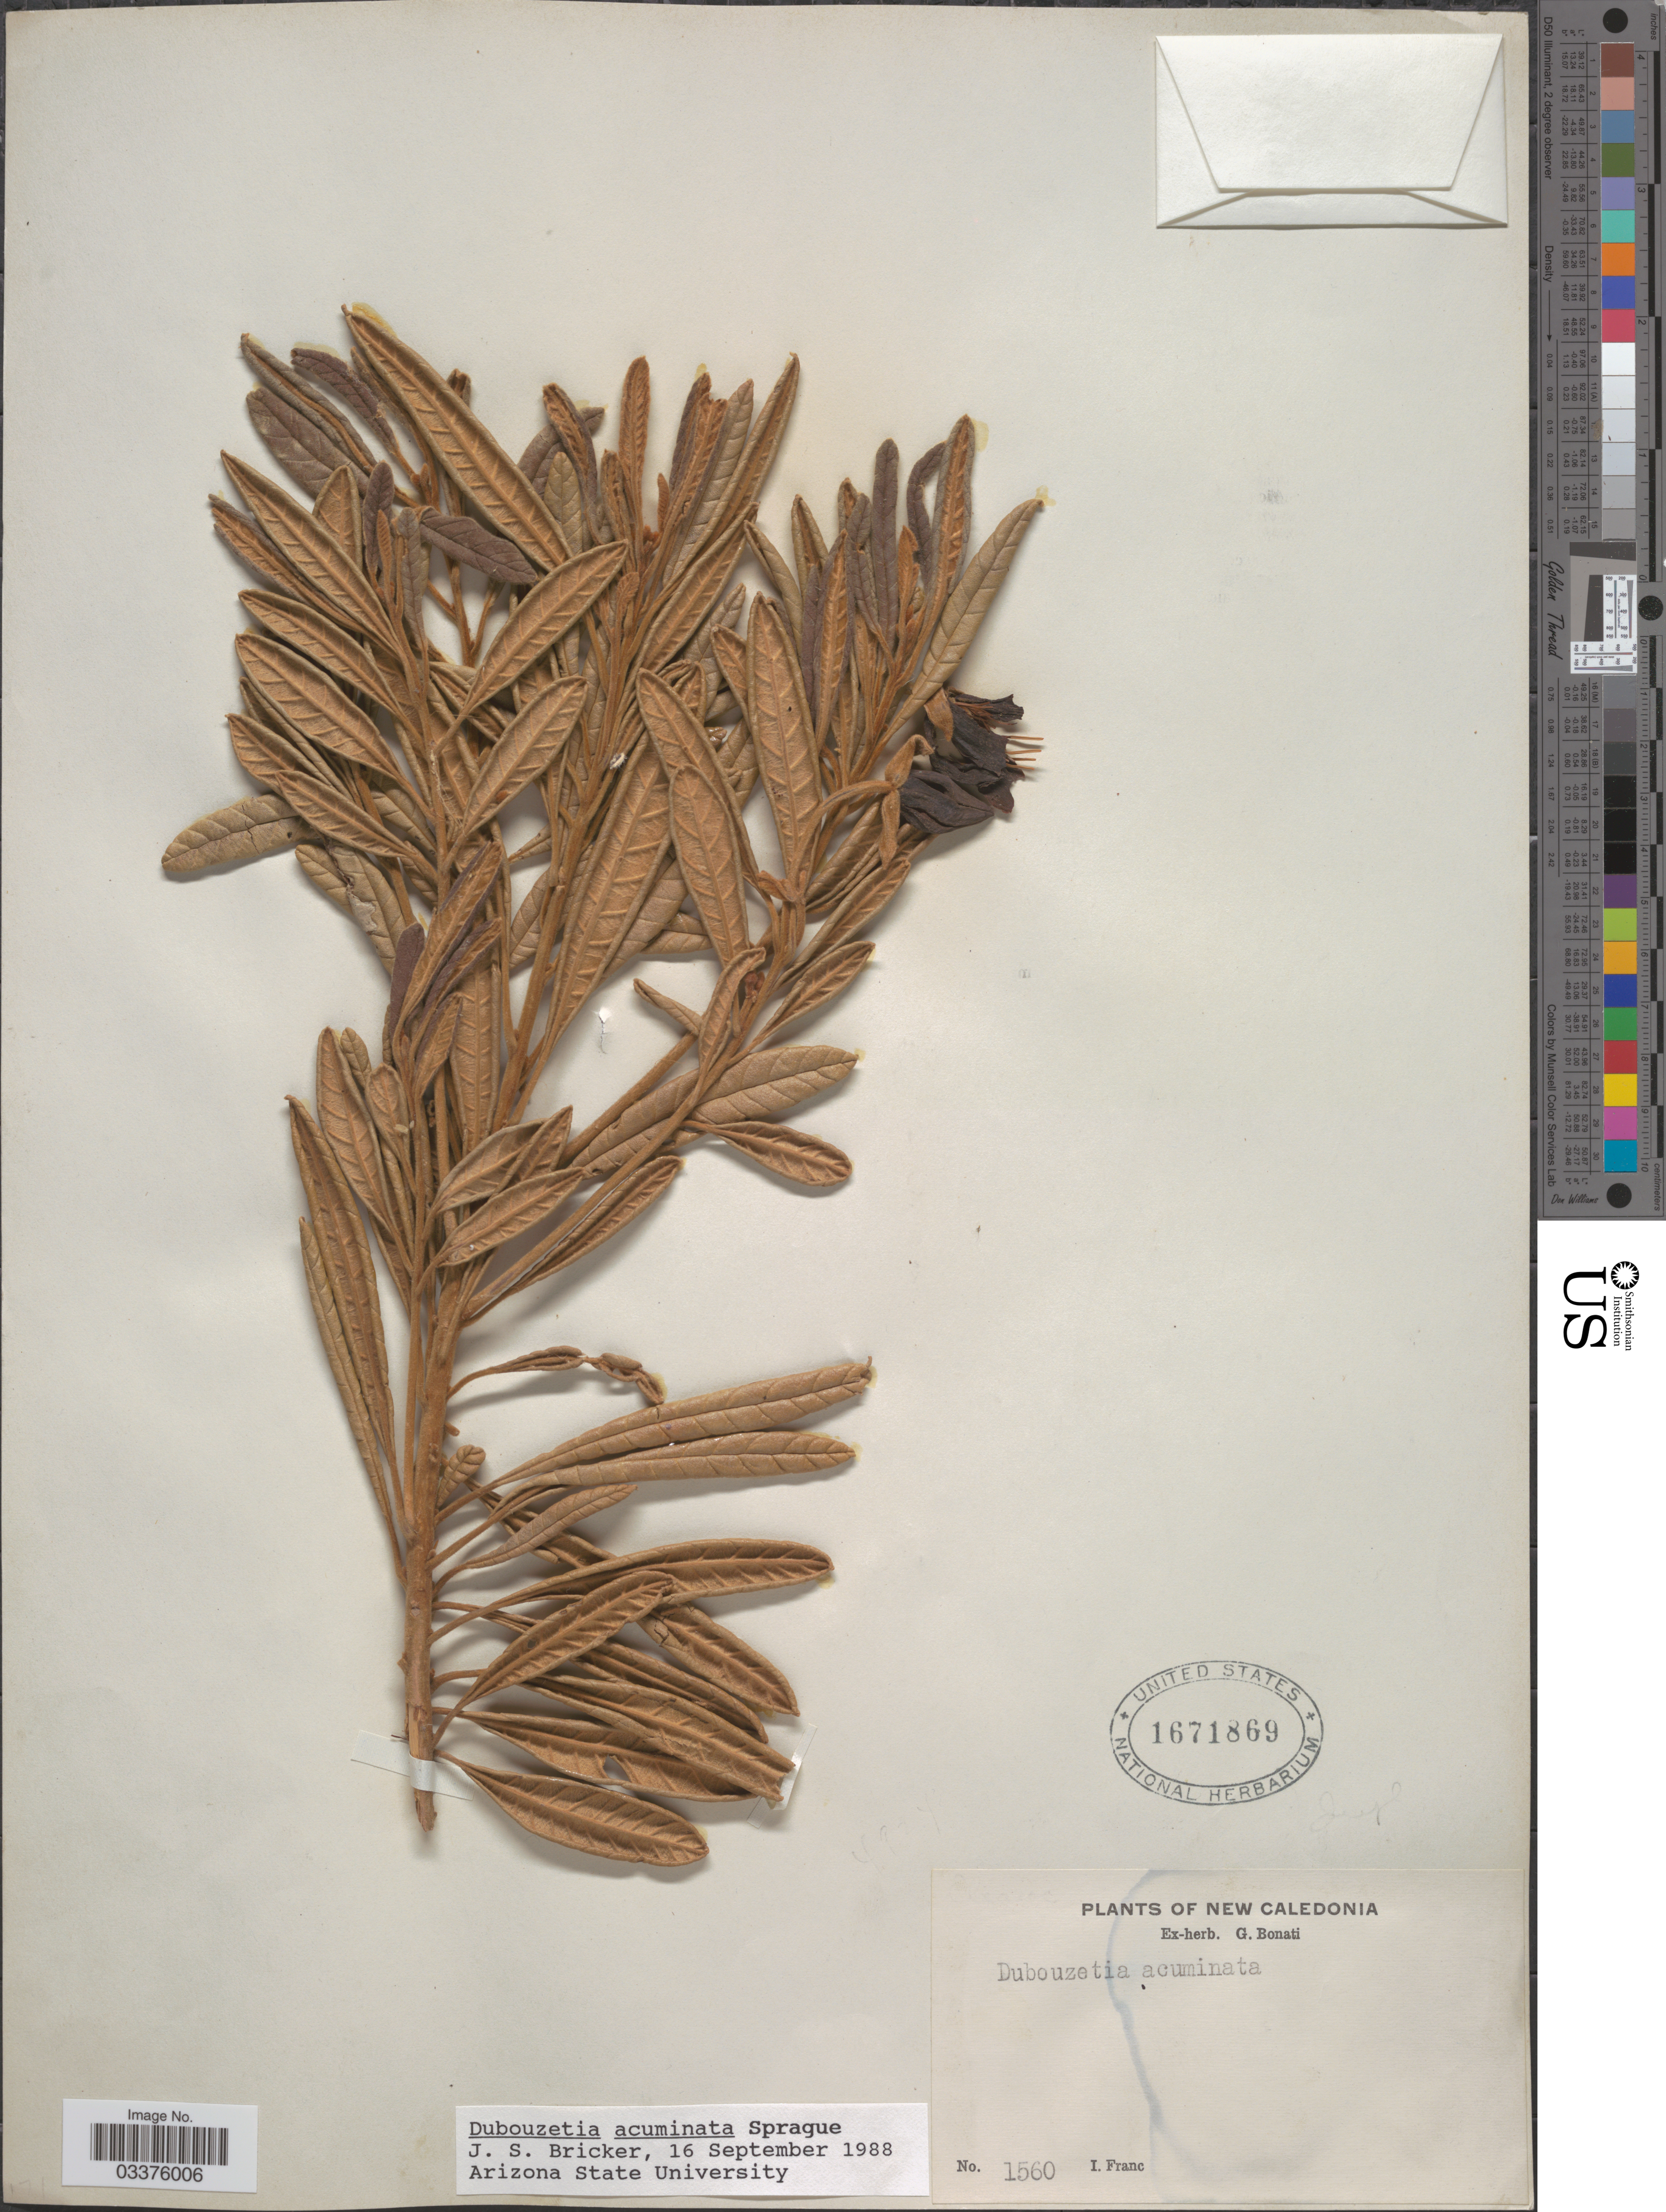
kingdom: Plantae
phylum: Tracheophyta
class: Magnoliopsida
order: Oxalidales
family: Elaeocarpaceae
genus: Dubouzetia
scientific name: Dubouzetia acuminata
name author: Sprague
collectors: I. Franc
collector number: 1560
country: New Caledonia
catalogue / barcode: US 1671869